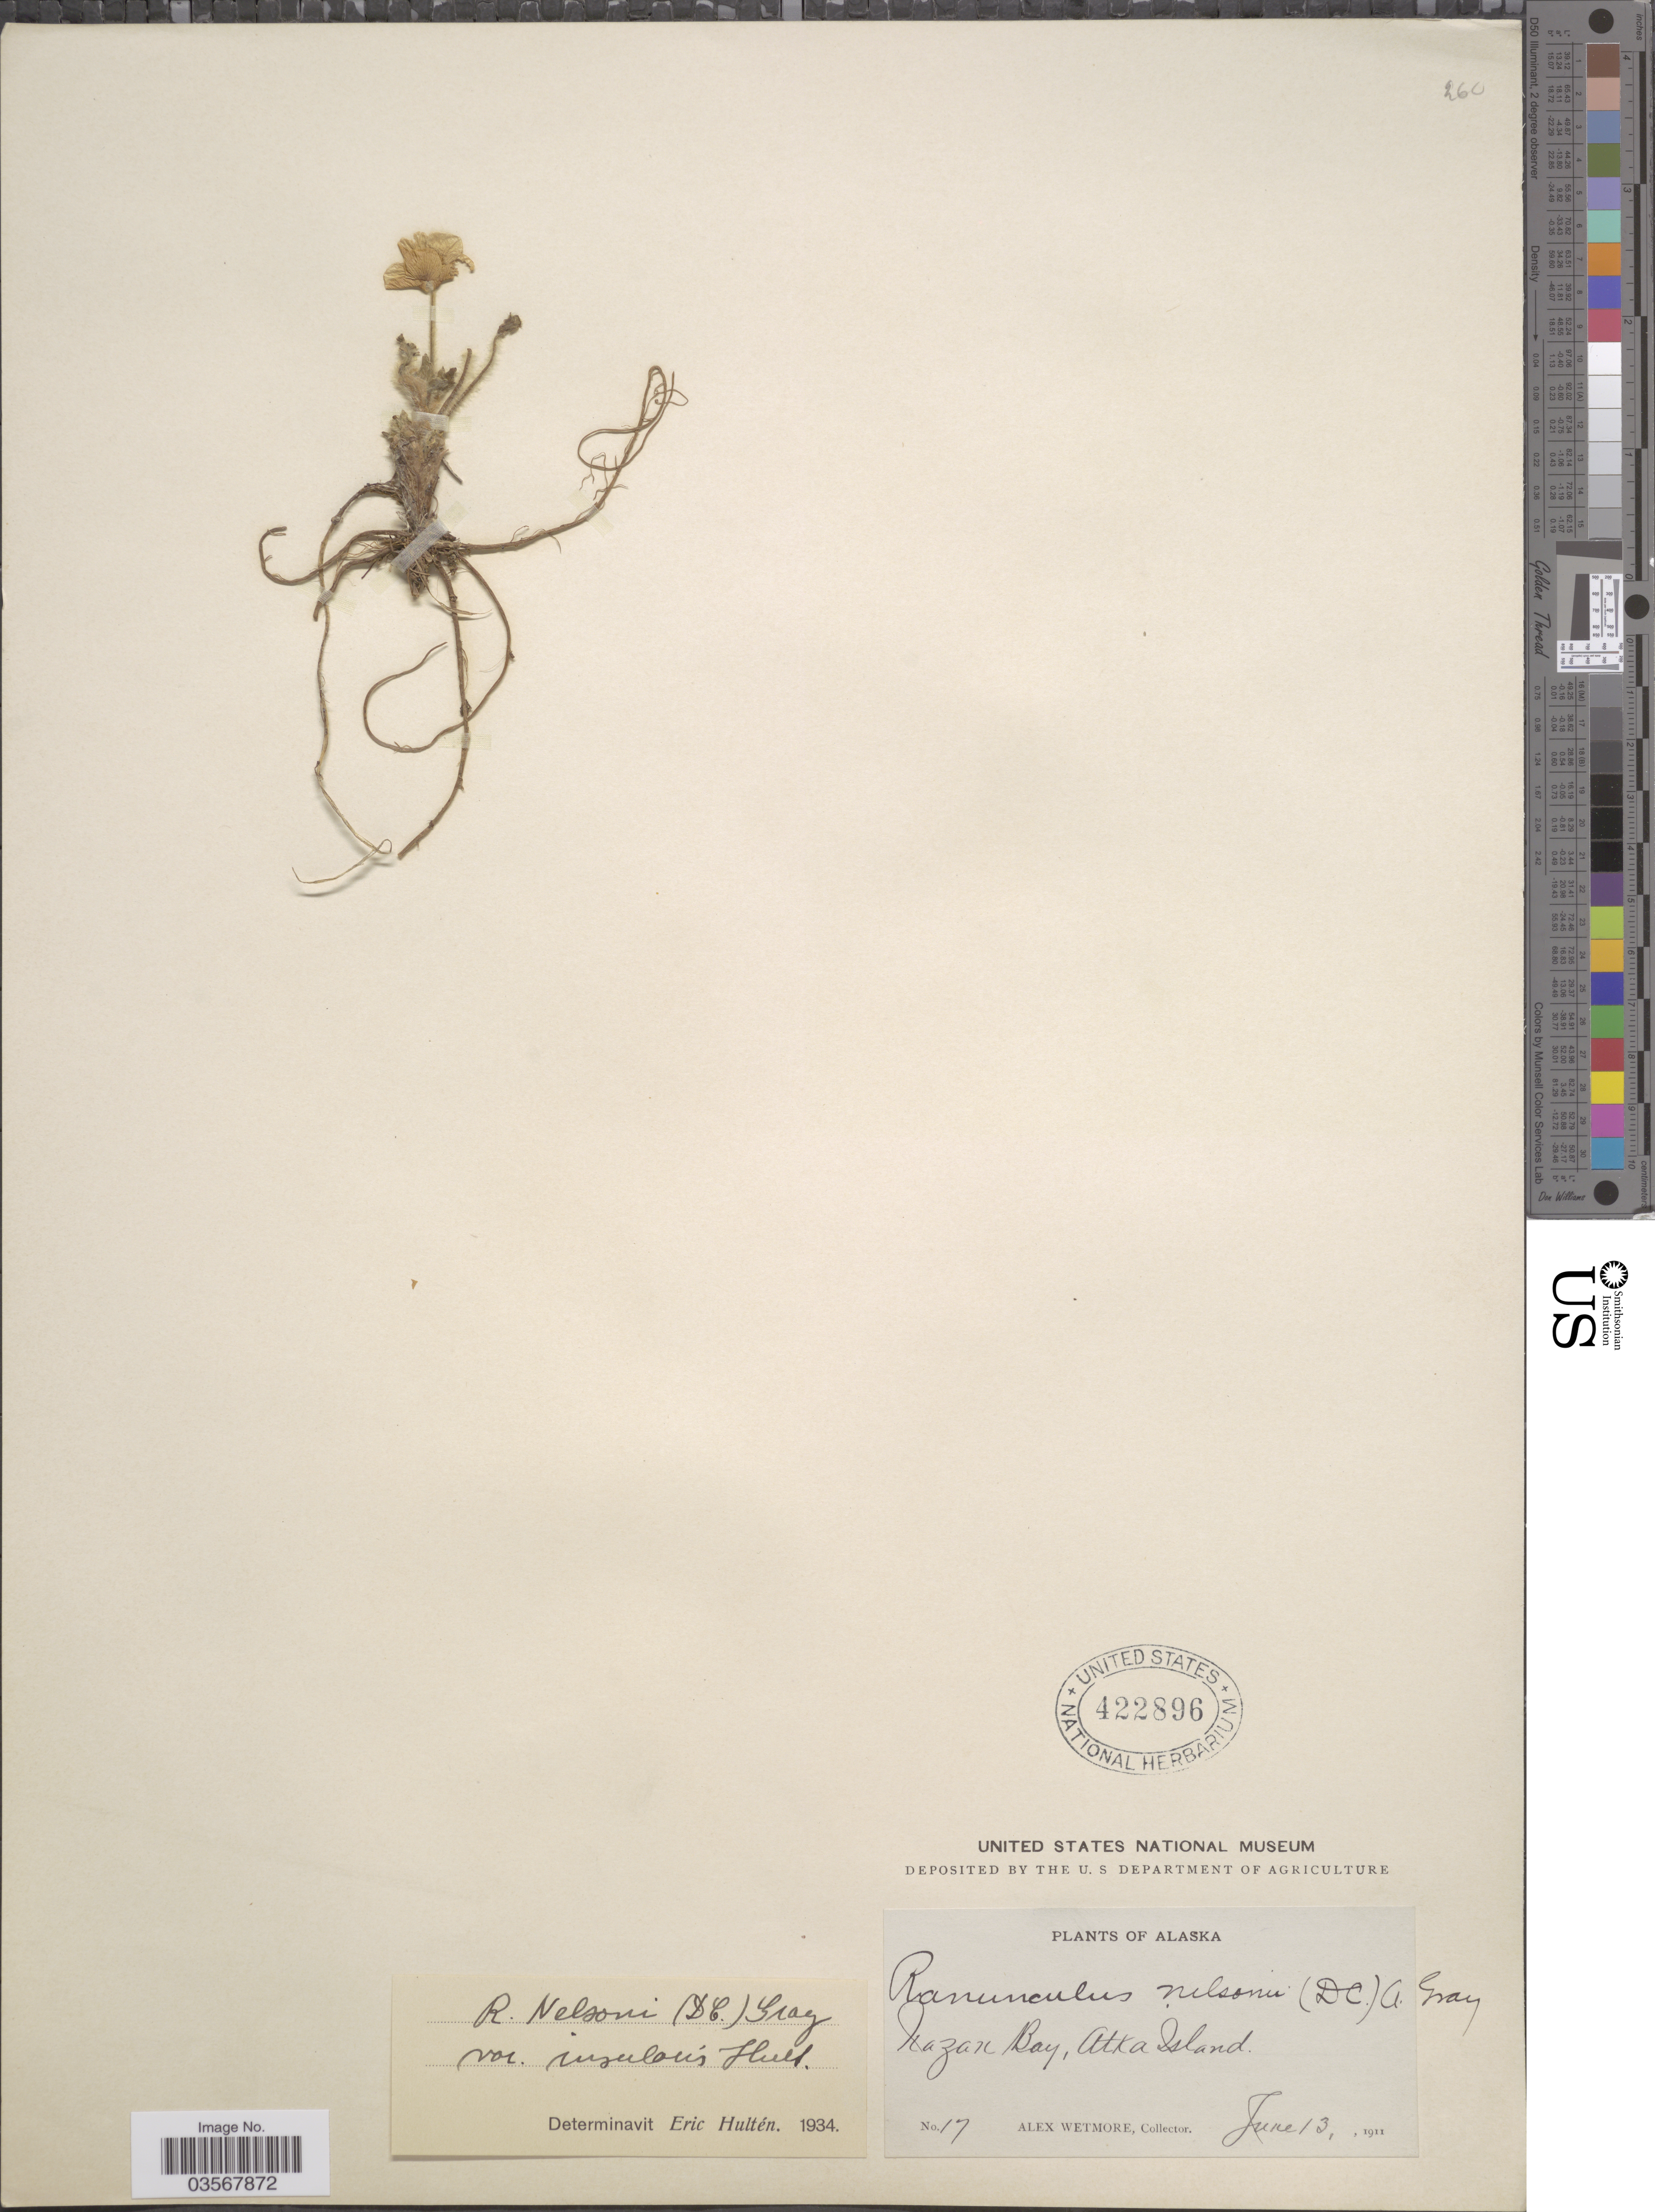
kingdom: Plantae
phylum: Tracheophyta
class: Magnoliopsida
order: Ranunculales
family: Ranunculaceae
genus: Ranunculus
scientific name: Ranunculus occidentalis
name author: Nutt.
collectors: A. Wetmore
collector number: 17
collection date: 1911-06-13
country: United States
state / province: Alaska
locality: Nazan Bay. Atka Island.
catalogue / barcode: US 422896